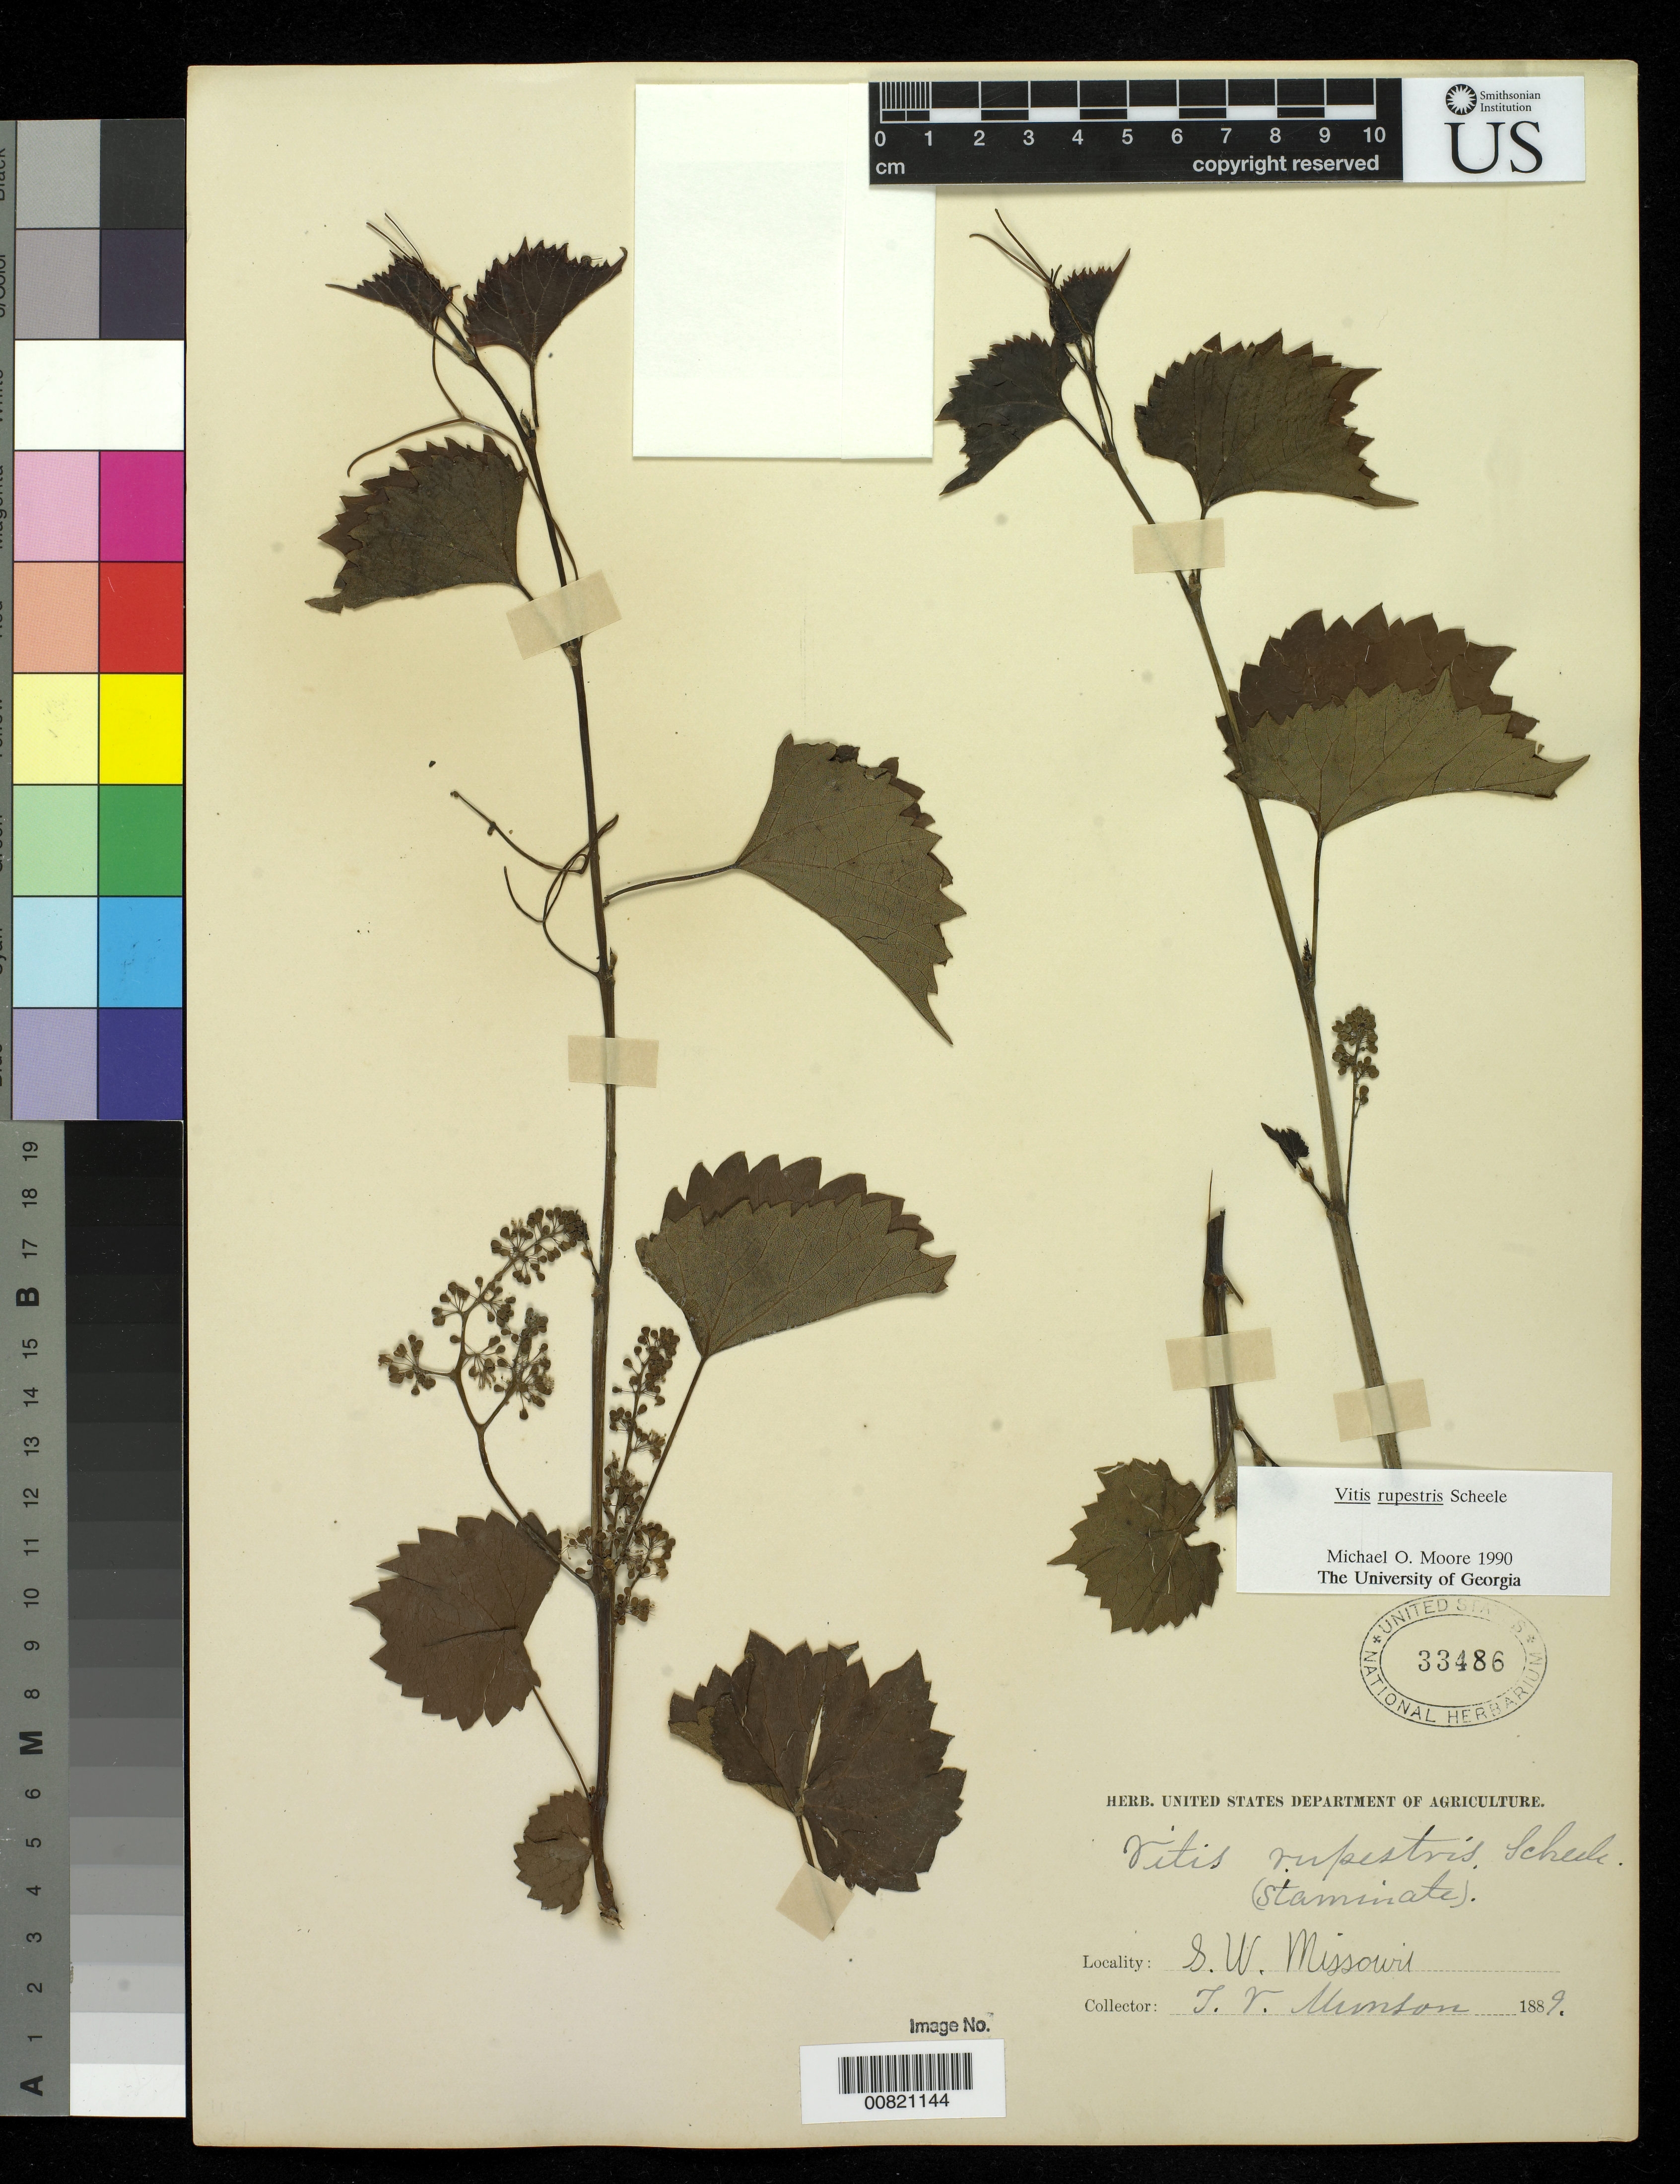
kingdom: Plantae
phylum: Tracheophyta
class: Magnoliopsida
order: Vitales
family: Vitaceae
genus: Vitis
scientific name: Vitis rupestris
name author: Scheele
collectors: T. V. Munson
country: United States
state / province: Missouri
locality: SW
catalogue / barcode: US 33486